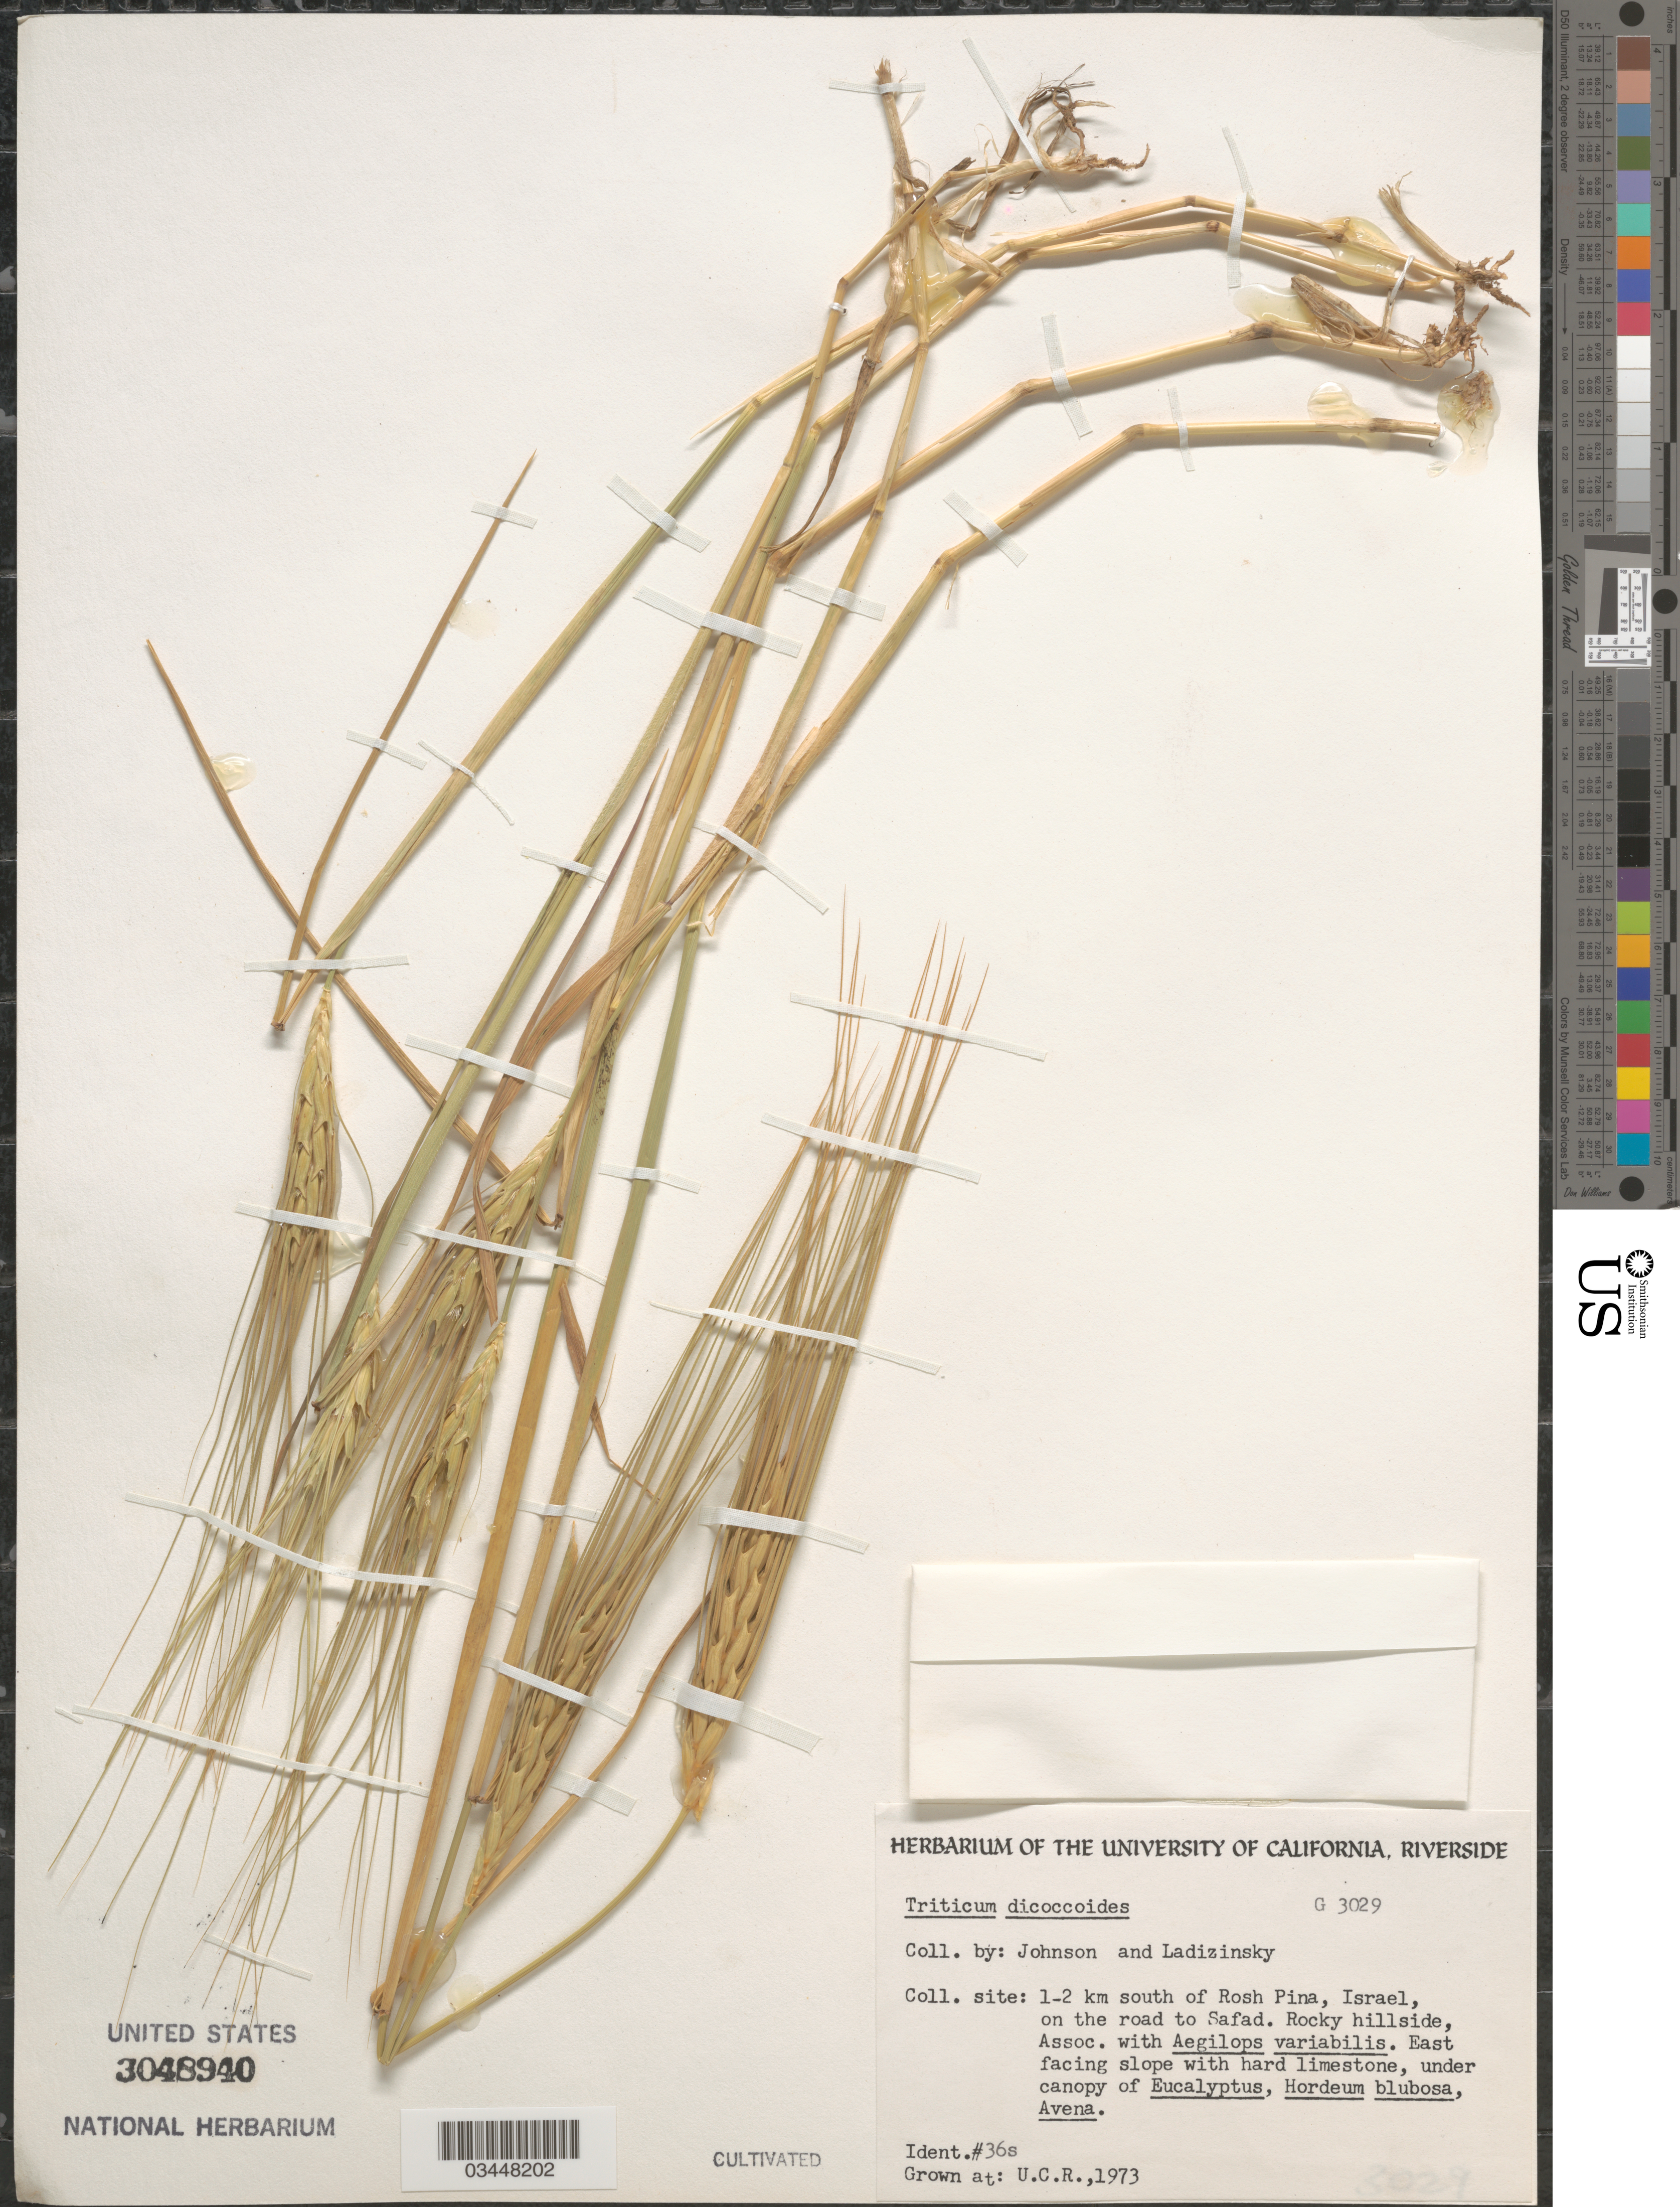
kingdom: Plantae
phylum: Tracheophyta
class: Liliopsida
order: Poales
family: Poaceae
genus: Triticum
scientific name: Triticum dicoccoides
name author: (Körn.) Körn. ex Schweinf.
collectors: ex herb. Univ. of California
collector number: G3029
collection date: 1973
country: United States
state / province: California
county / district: Riverside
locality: U.C.R.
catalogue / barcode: US 3048940